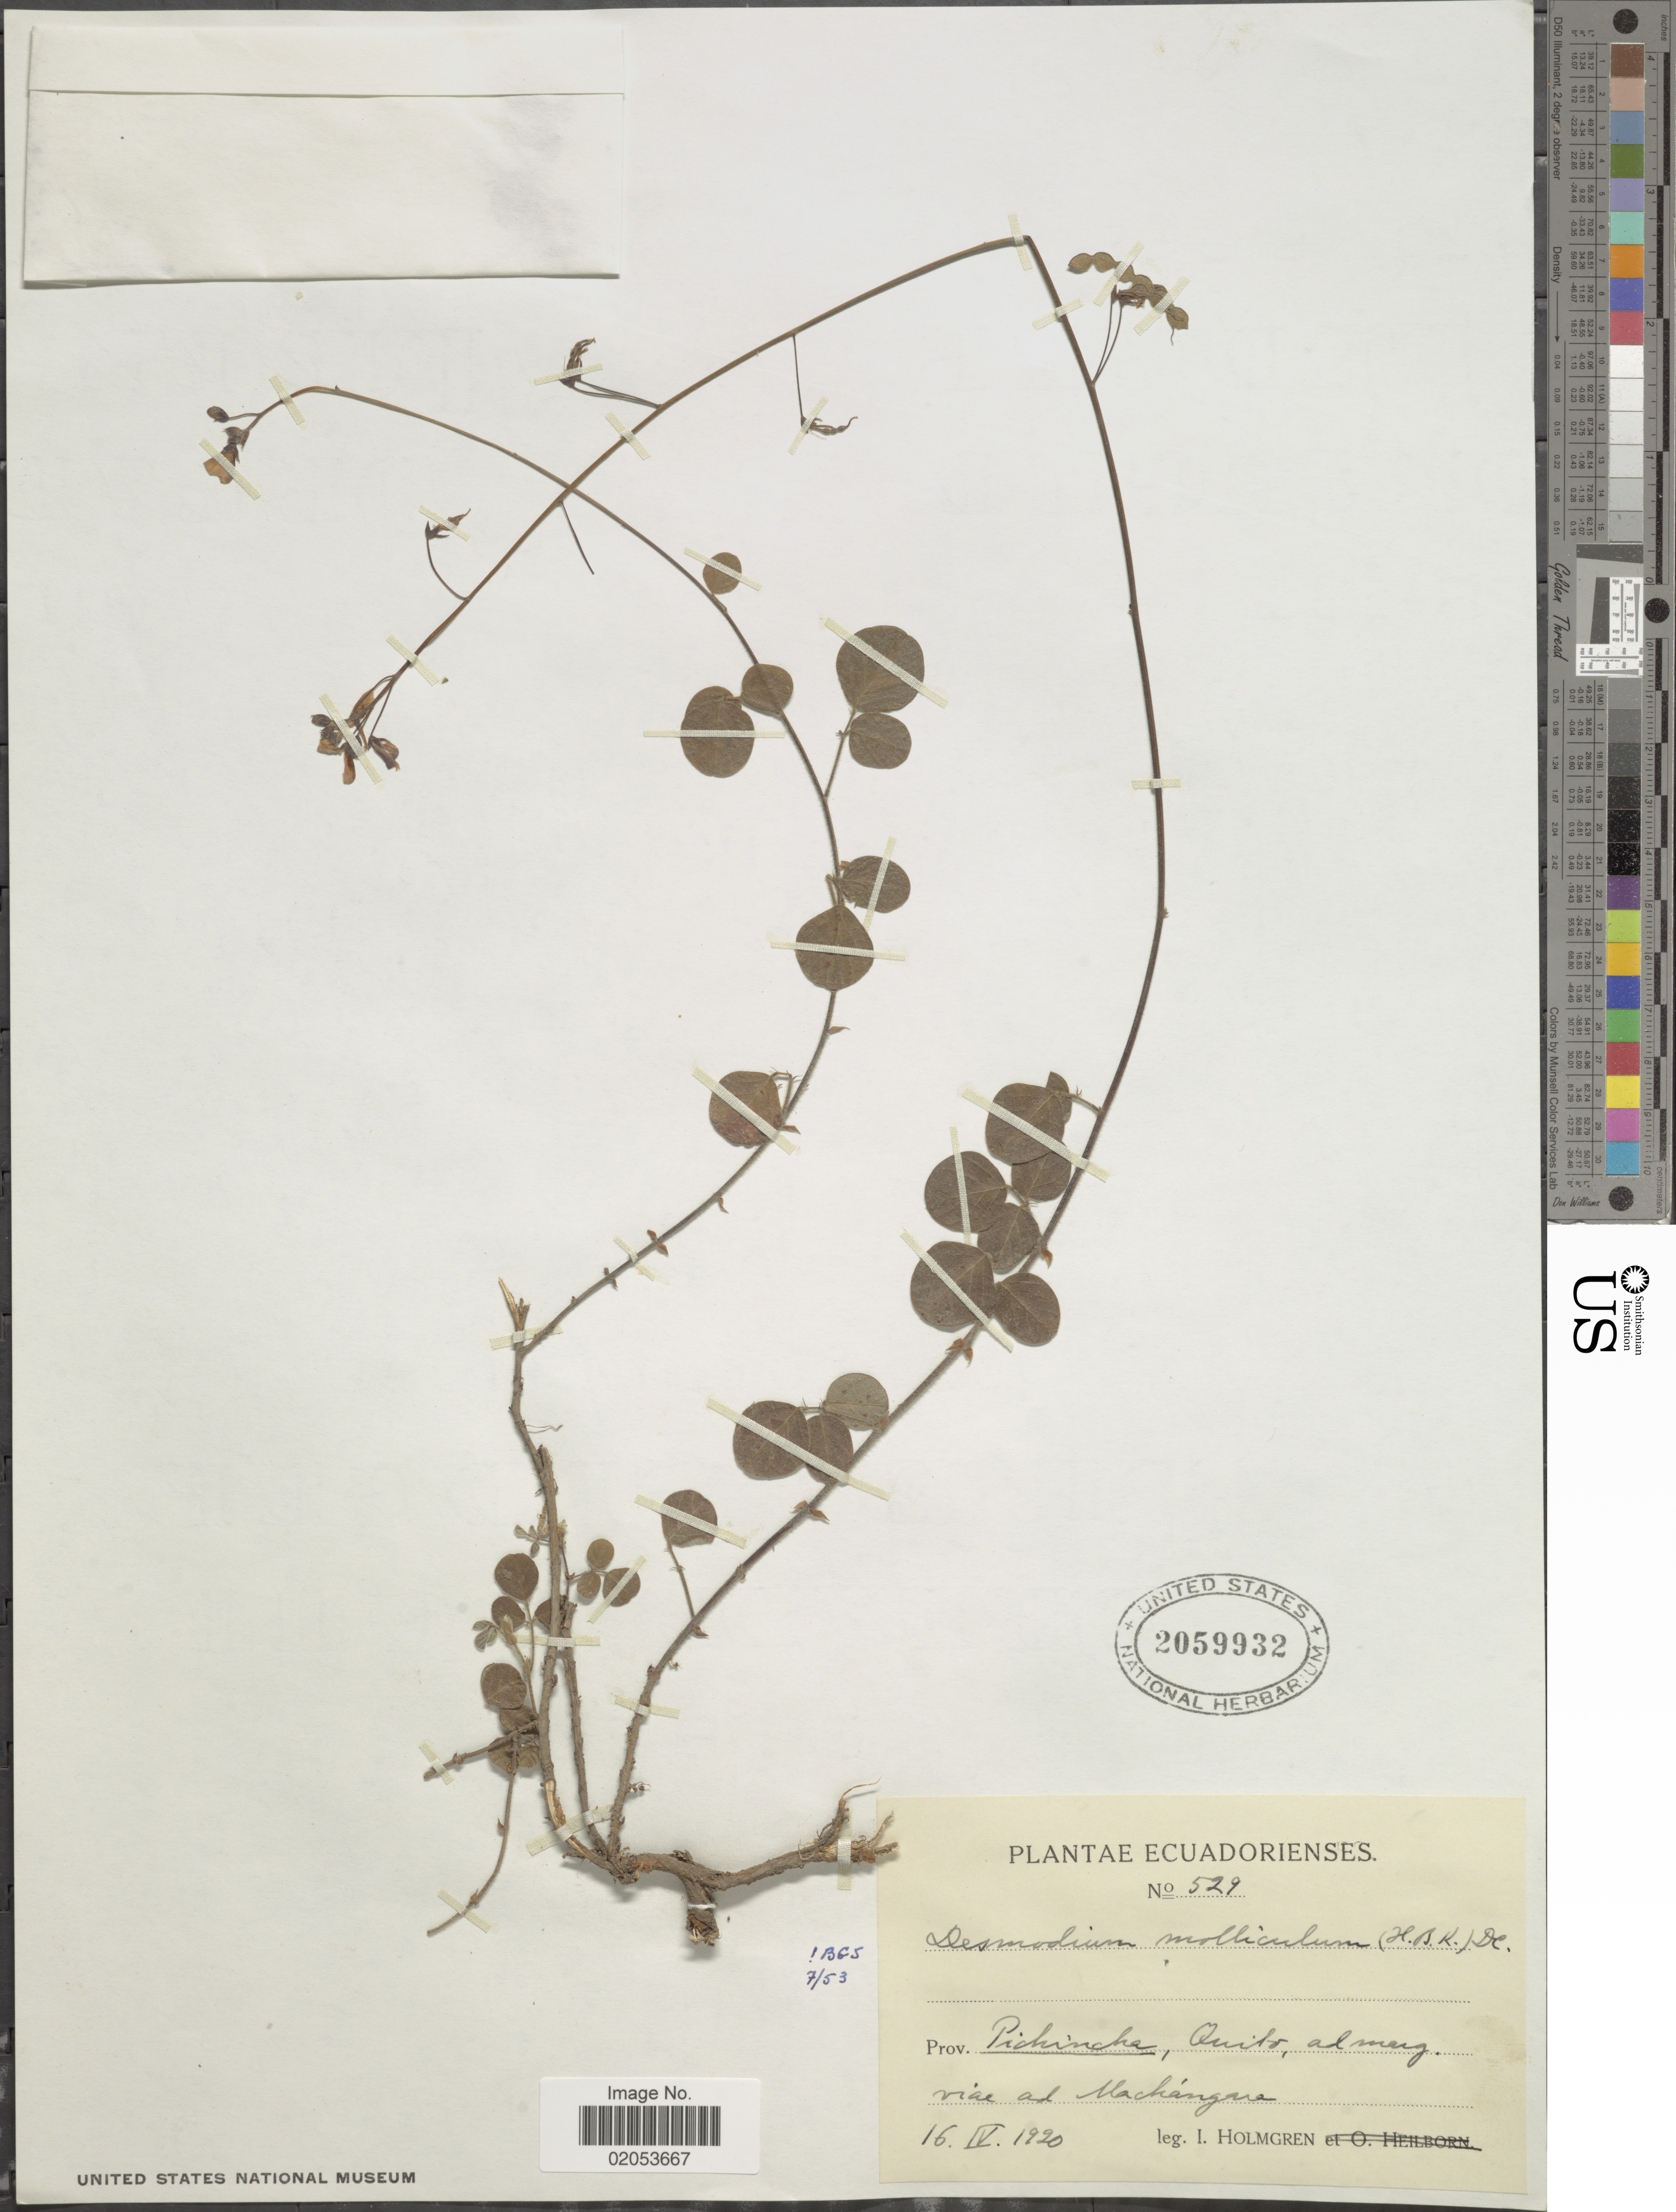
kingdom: Plantae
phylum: Tracheophyta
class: Magnoliopsida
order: Fabales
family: Fabaceae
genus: Desmodium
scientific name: Desmodium molliculum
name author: (Kunth) DC.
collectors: I. Holmgren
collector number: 529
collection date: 1920-04-16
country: Ecuador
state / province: Pichincha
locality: Quito, ad marg. viae ad Machangara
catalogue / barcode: US 2059932